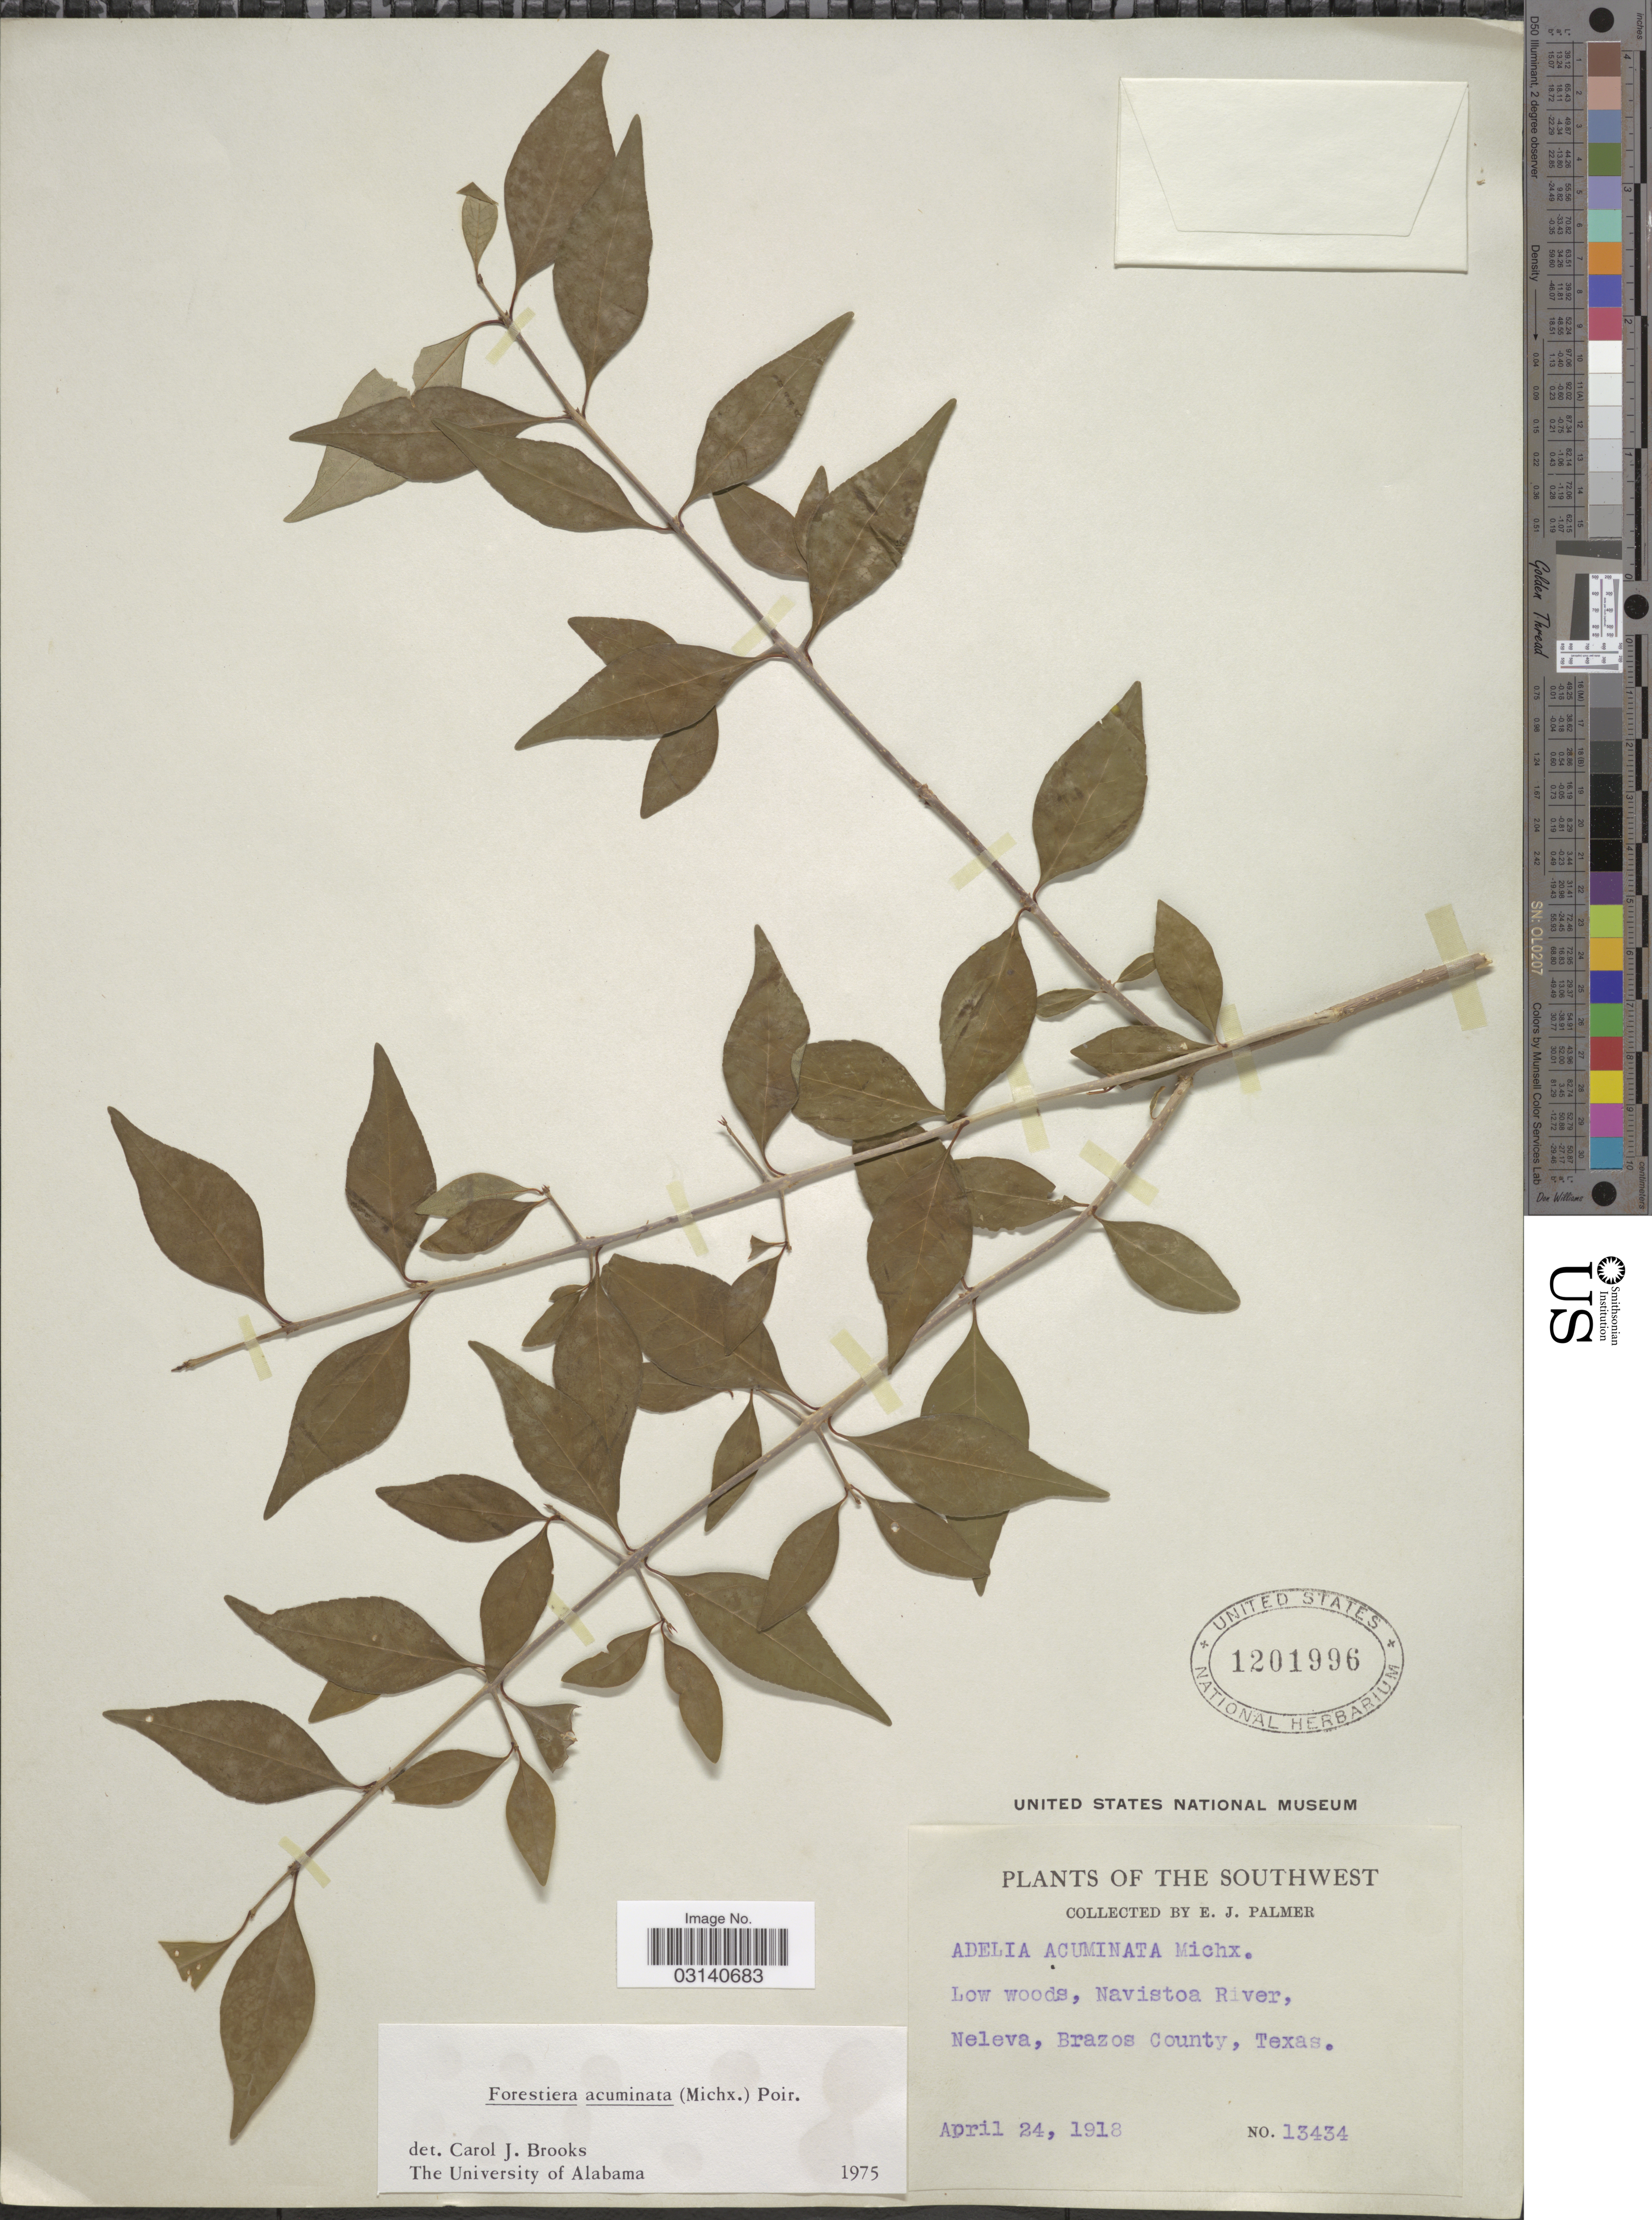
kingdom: Plantae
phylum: Tracheophyta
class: Magnoliopsida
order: Lamiales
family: Oleaceae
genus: Forestiera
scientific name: Forestiera acuminata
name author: (Michx.) Poir.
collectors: E. J. Palmer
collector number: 13434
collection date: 1918-04-24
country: United States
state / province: Texas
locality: The Southwest, Low woods, Navistoa River, Neleva, Brazos County, Texas.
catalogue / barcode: US 1201996